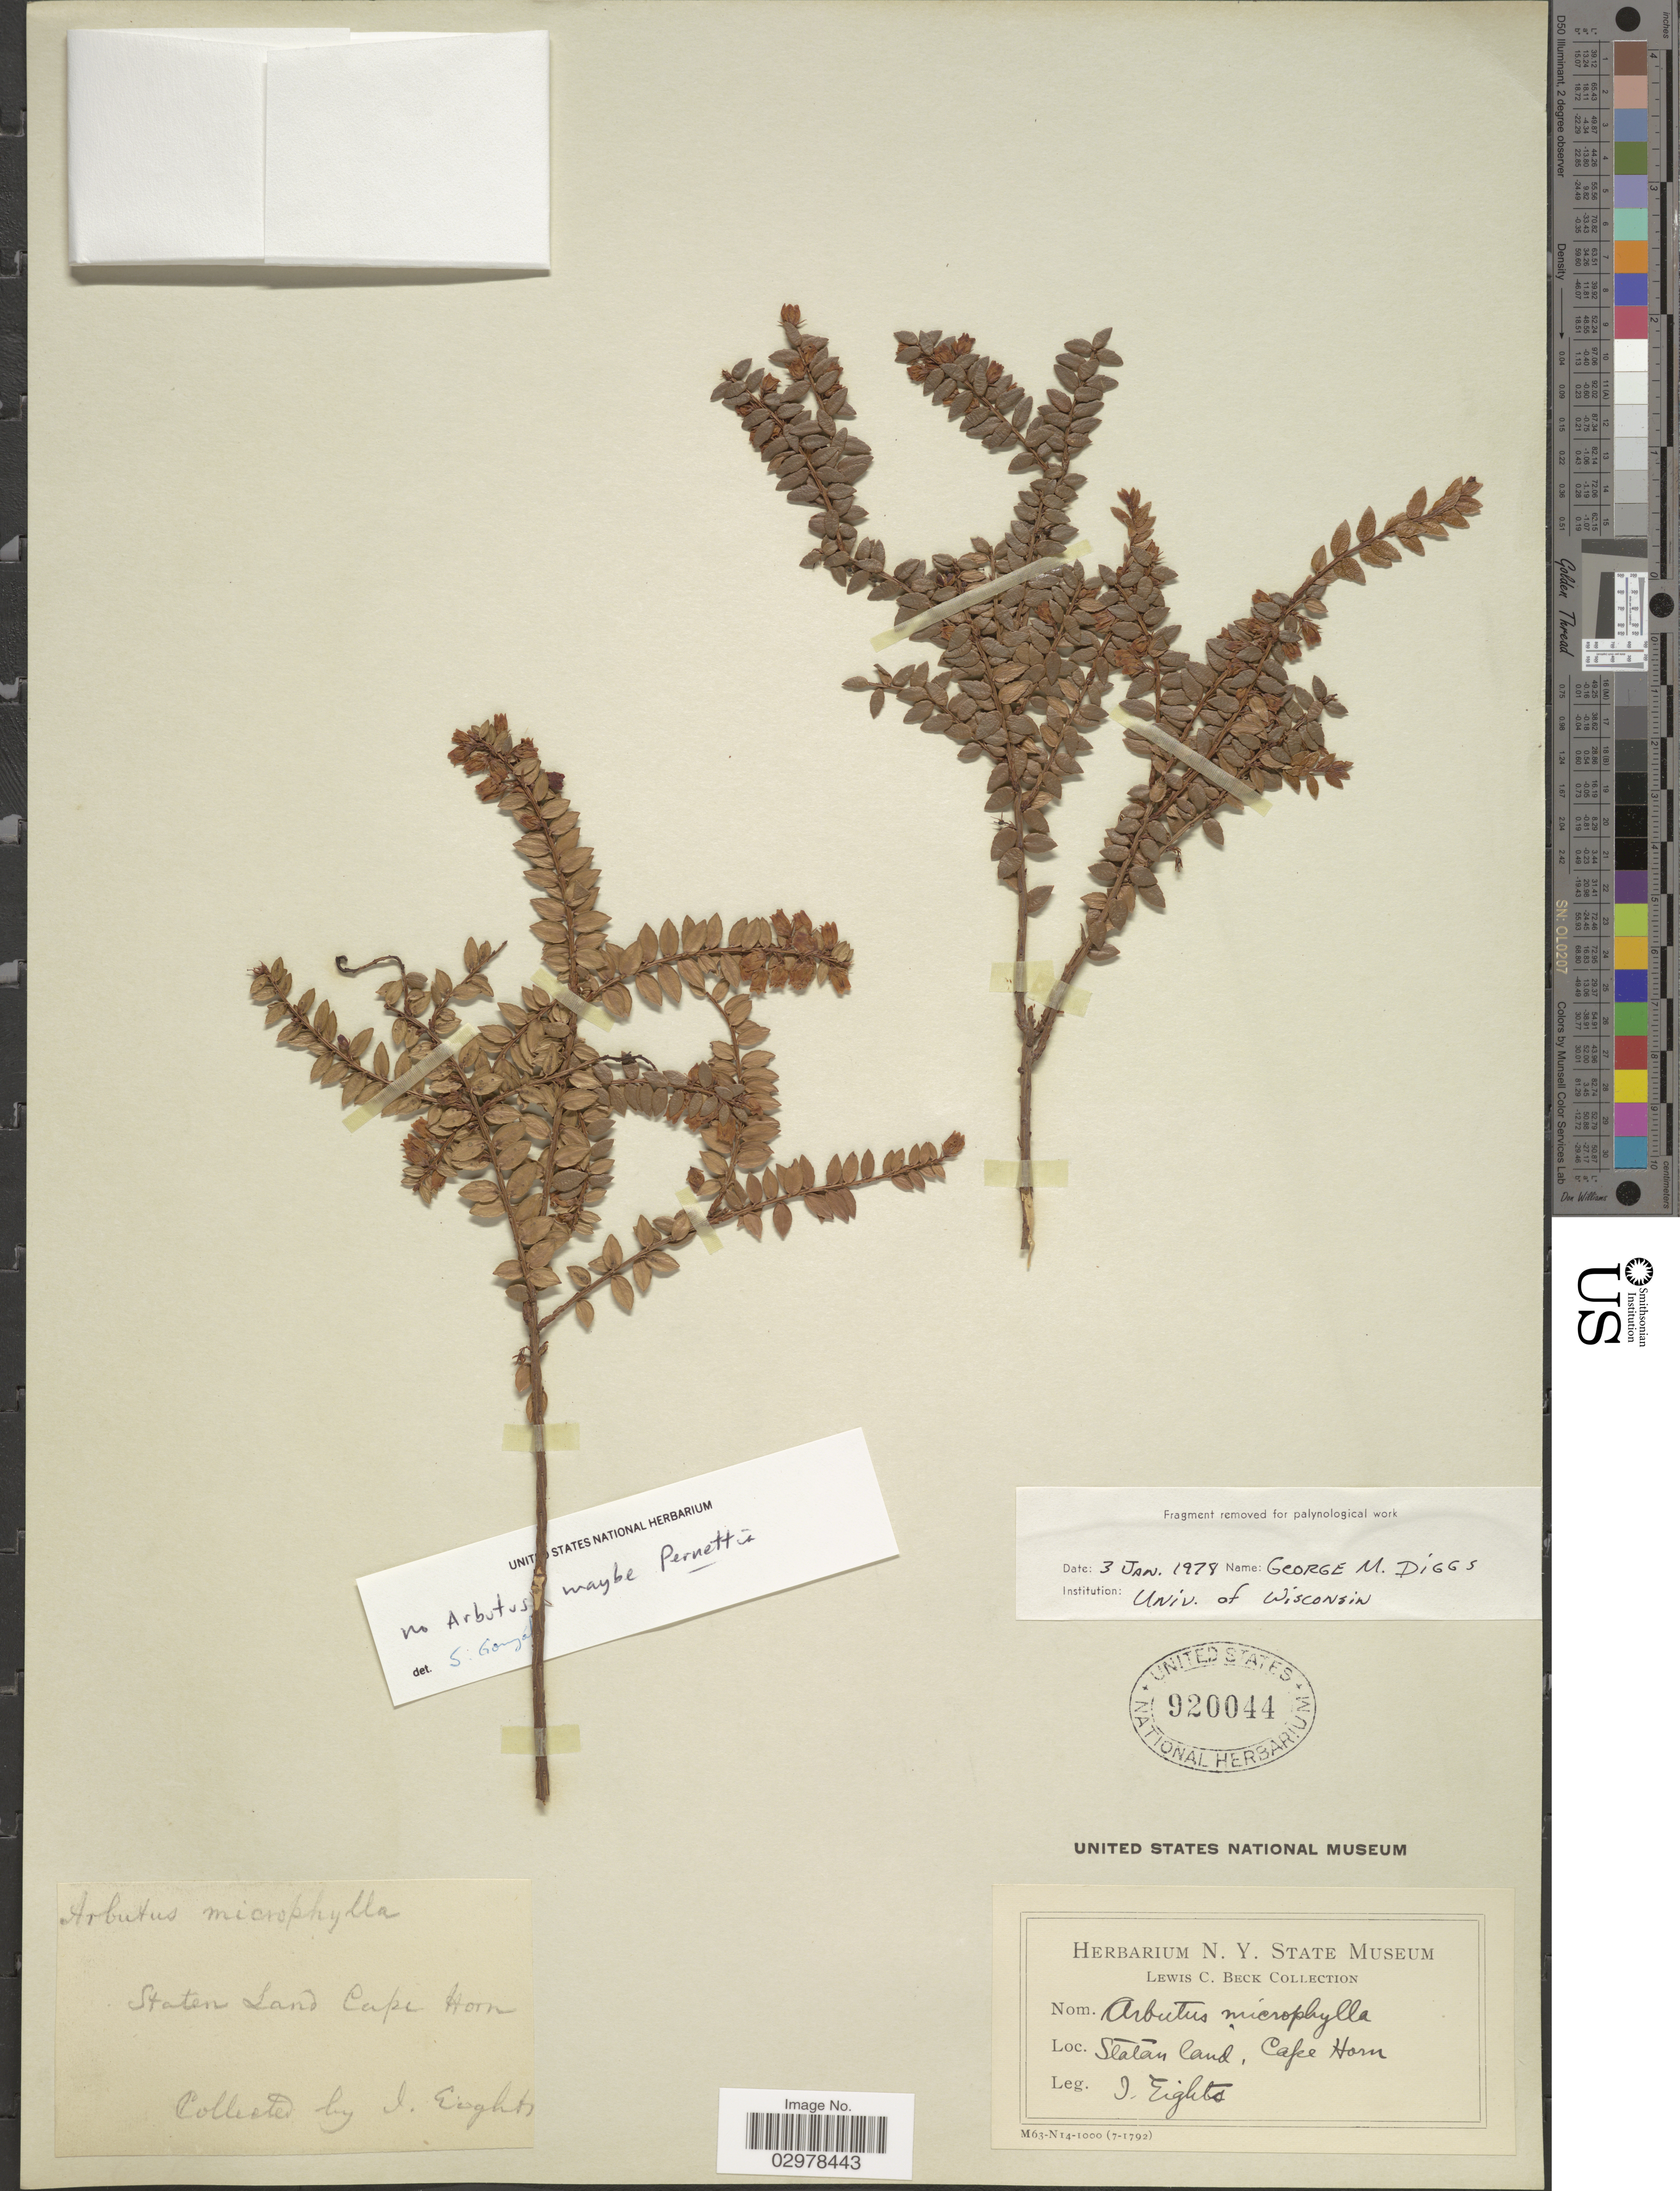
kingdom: Plantae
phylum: Tracheophyta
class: Magnoliopsida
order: Ericales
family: Ericaceae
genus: Arbutus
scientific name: Arbutus microphylla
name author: Auct.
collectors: I. Eights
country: Chile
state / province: Magallanes y de la Antártica Chilena (XII)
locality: Statan Land, Cape Horn.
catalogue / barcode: US 920044